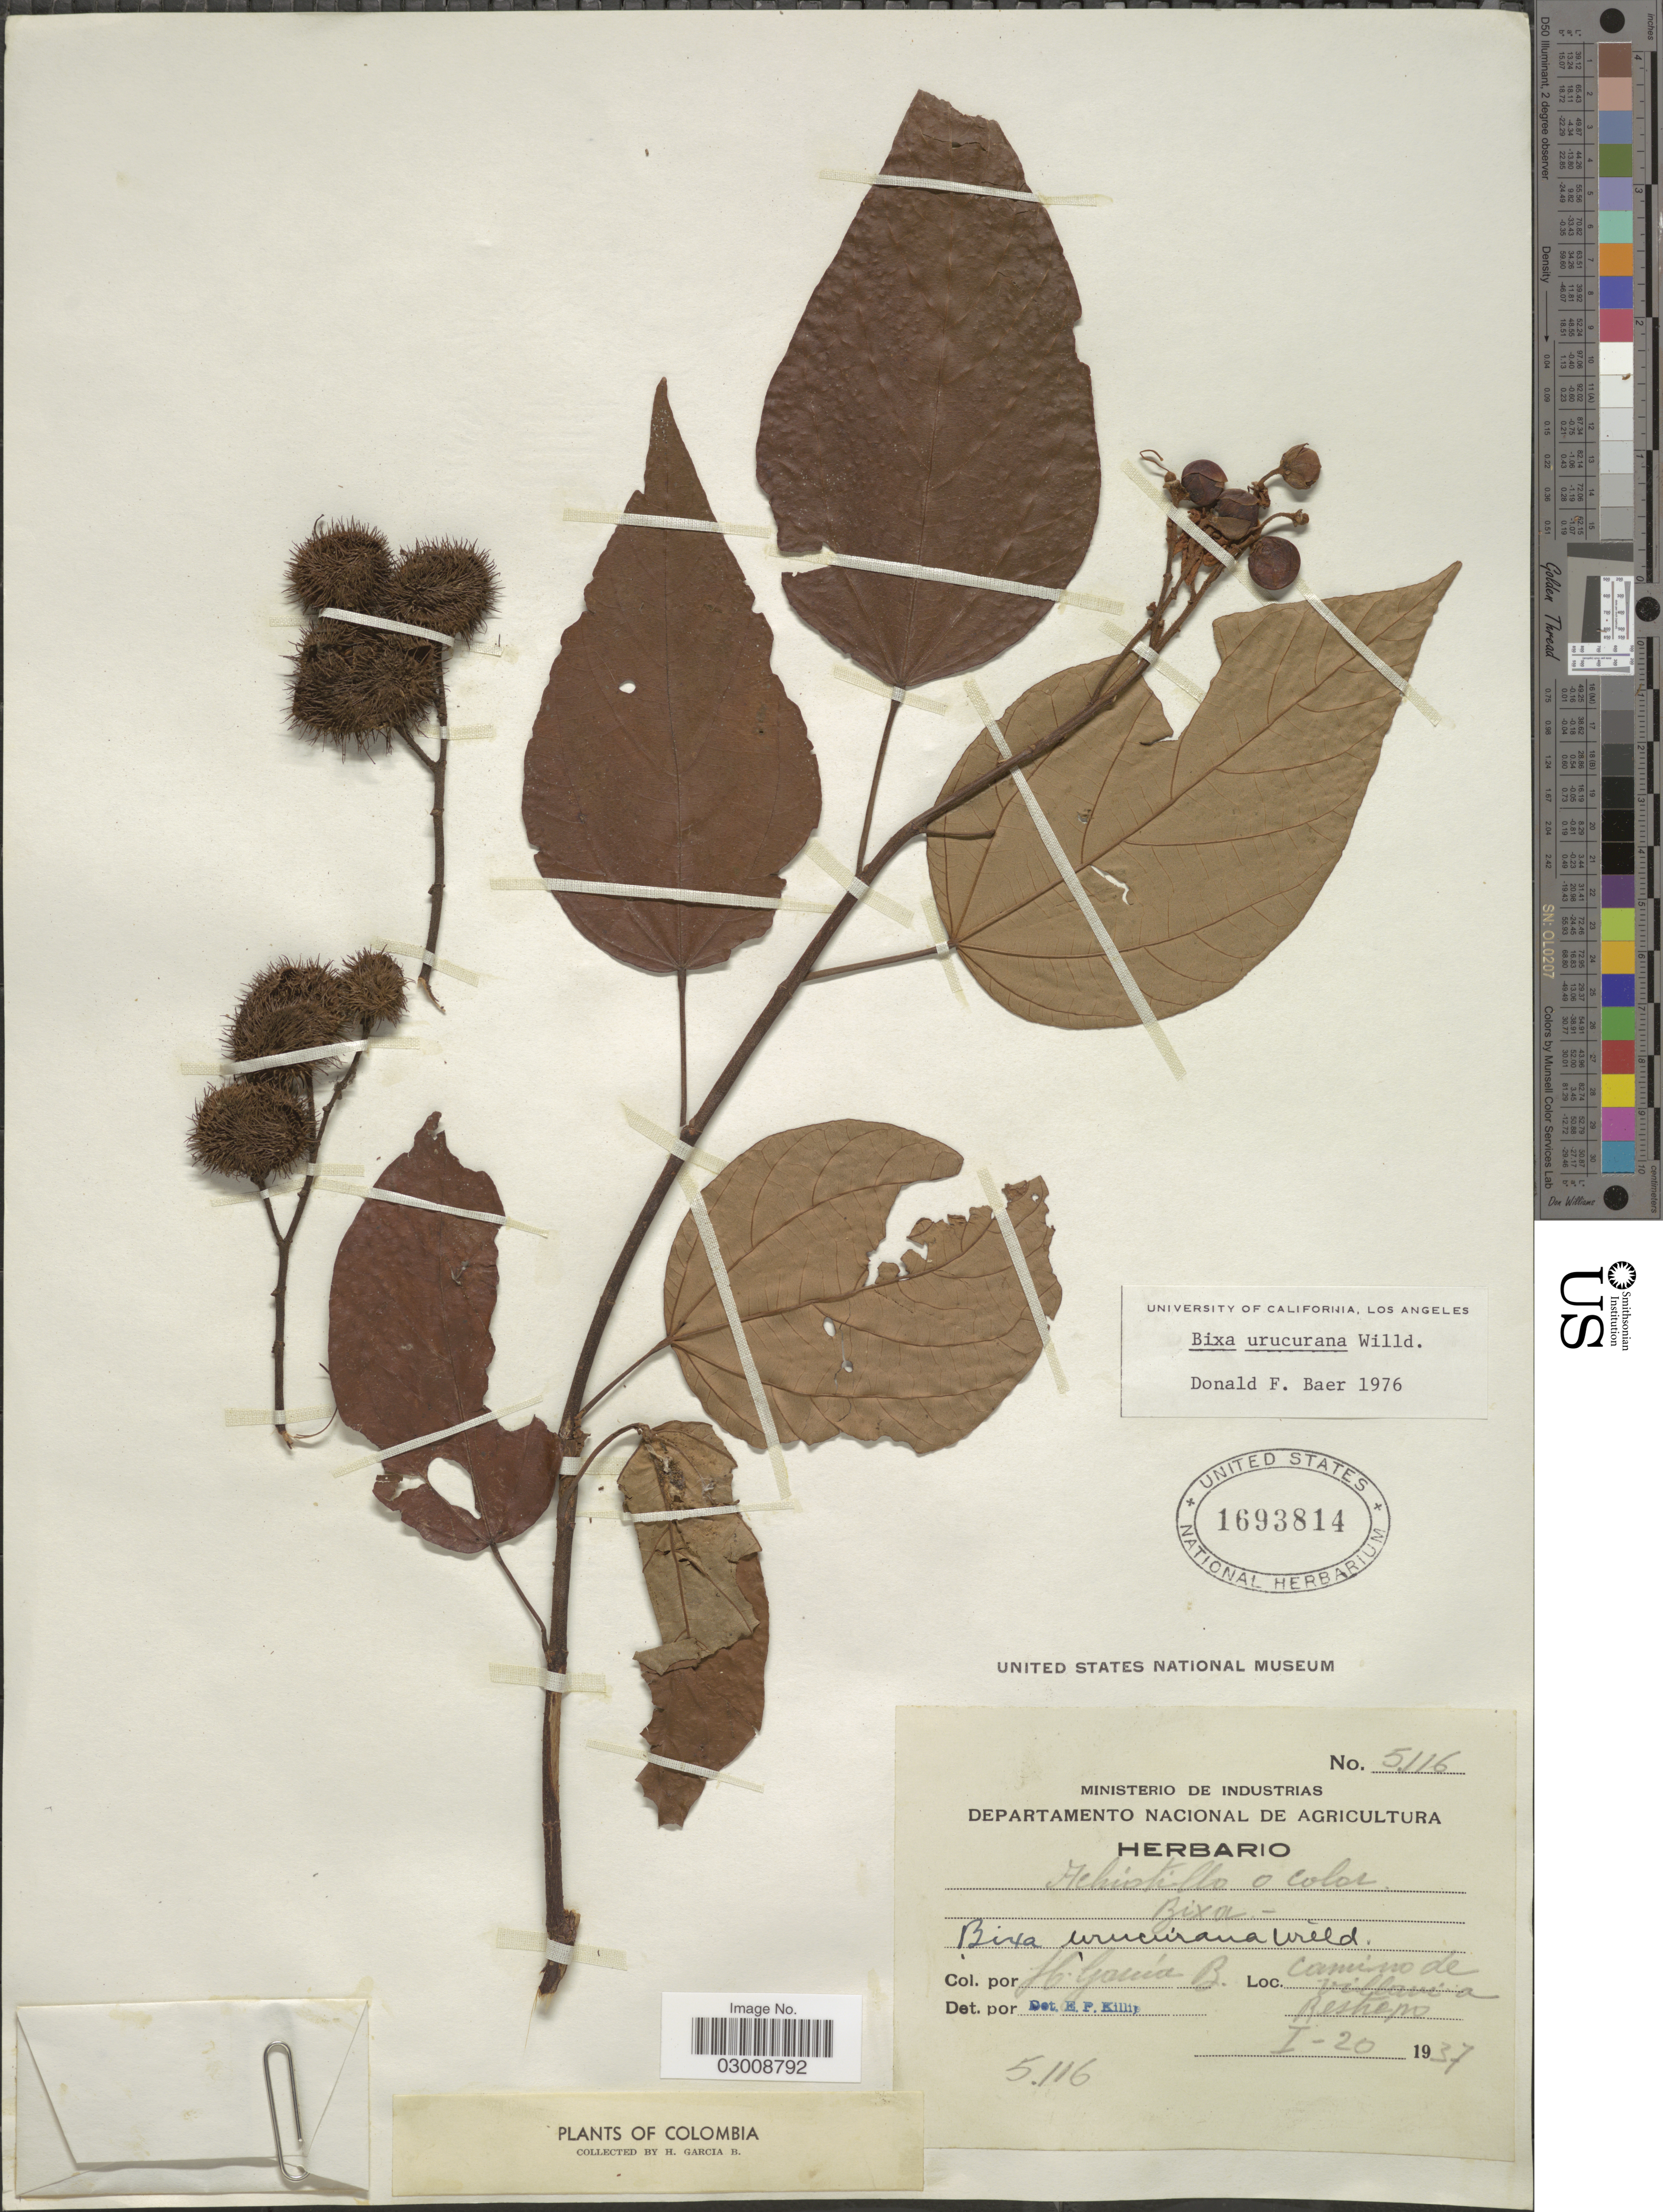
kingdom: Plantae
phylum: Tracheophyta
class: Magnoliopsida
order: Malvales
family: Bixaceae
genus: Bixa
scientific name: Bixa urucurana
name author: Willd.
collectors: H. García B.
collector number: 5116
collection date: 1937-01-20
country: Colombia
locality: Camino de Villavi a Restrepo.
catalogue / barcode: US 1693814